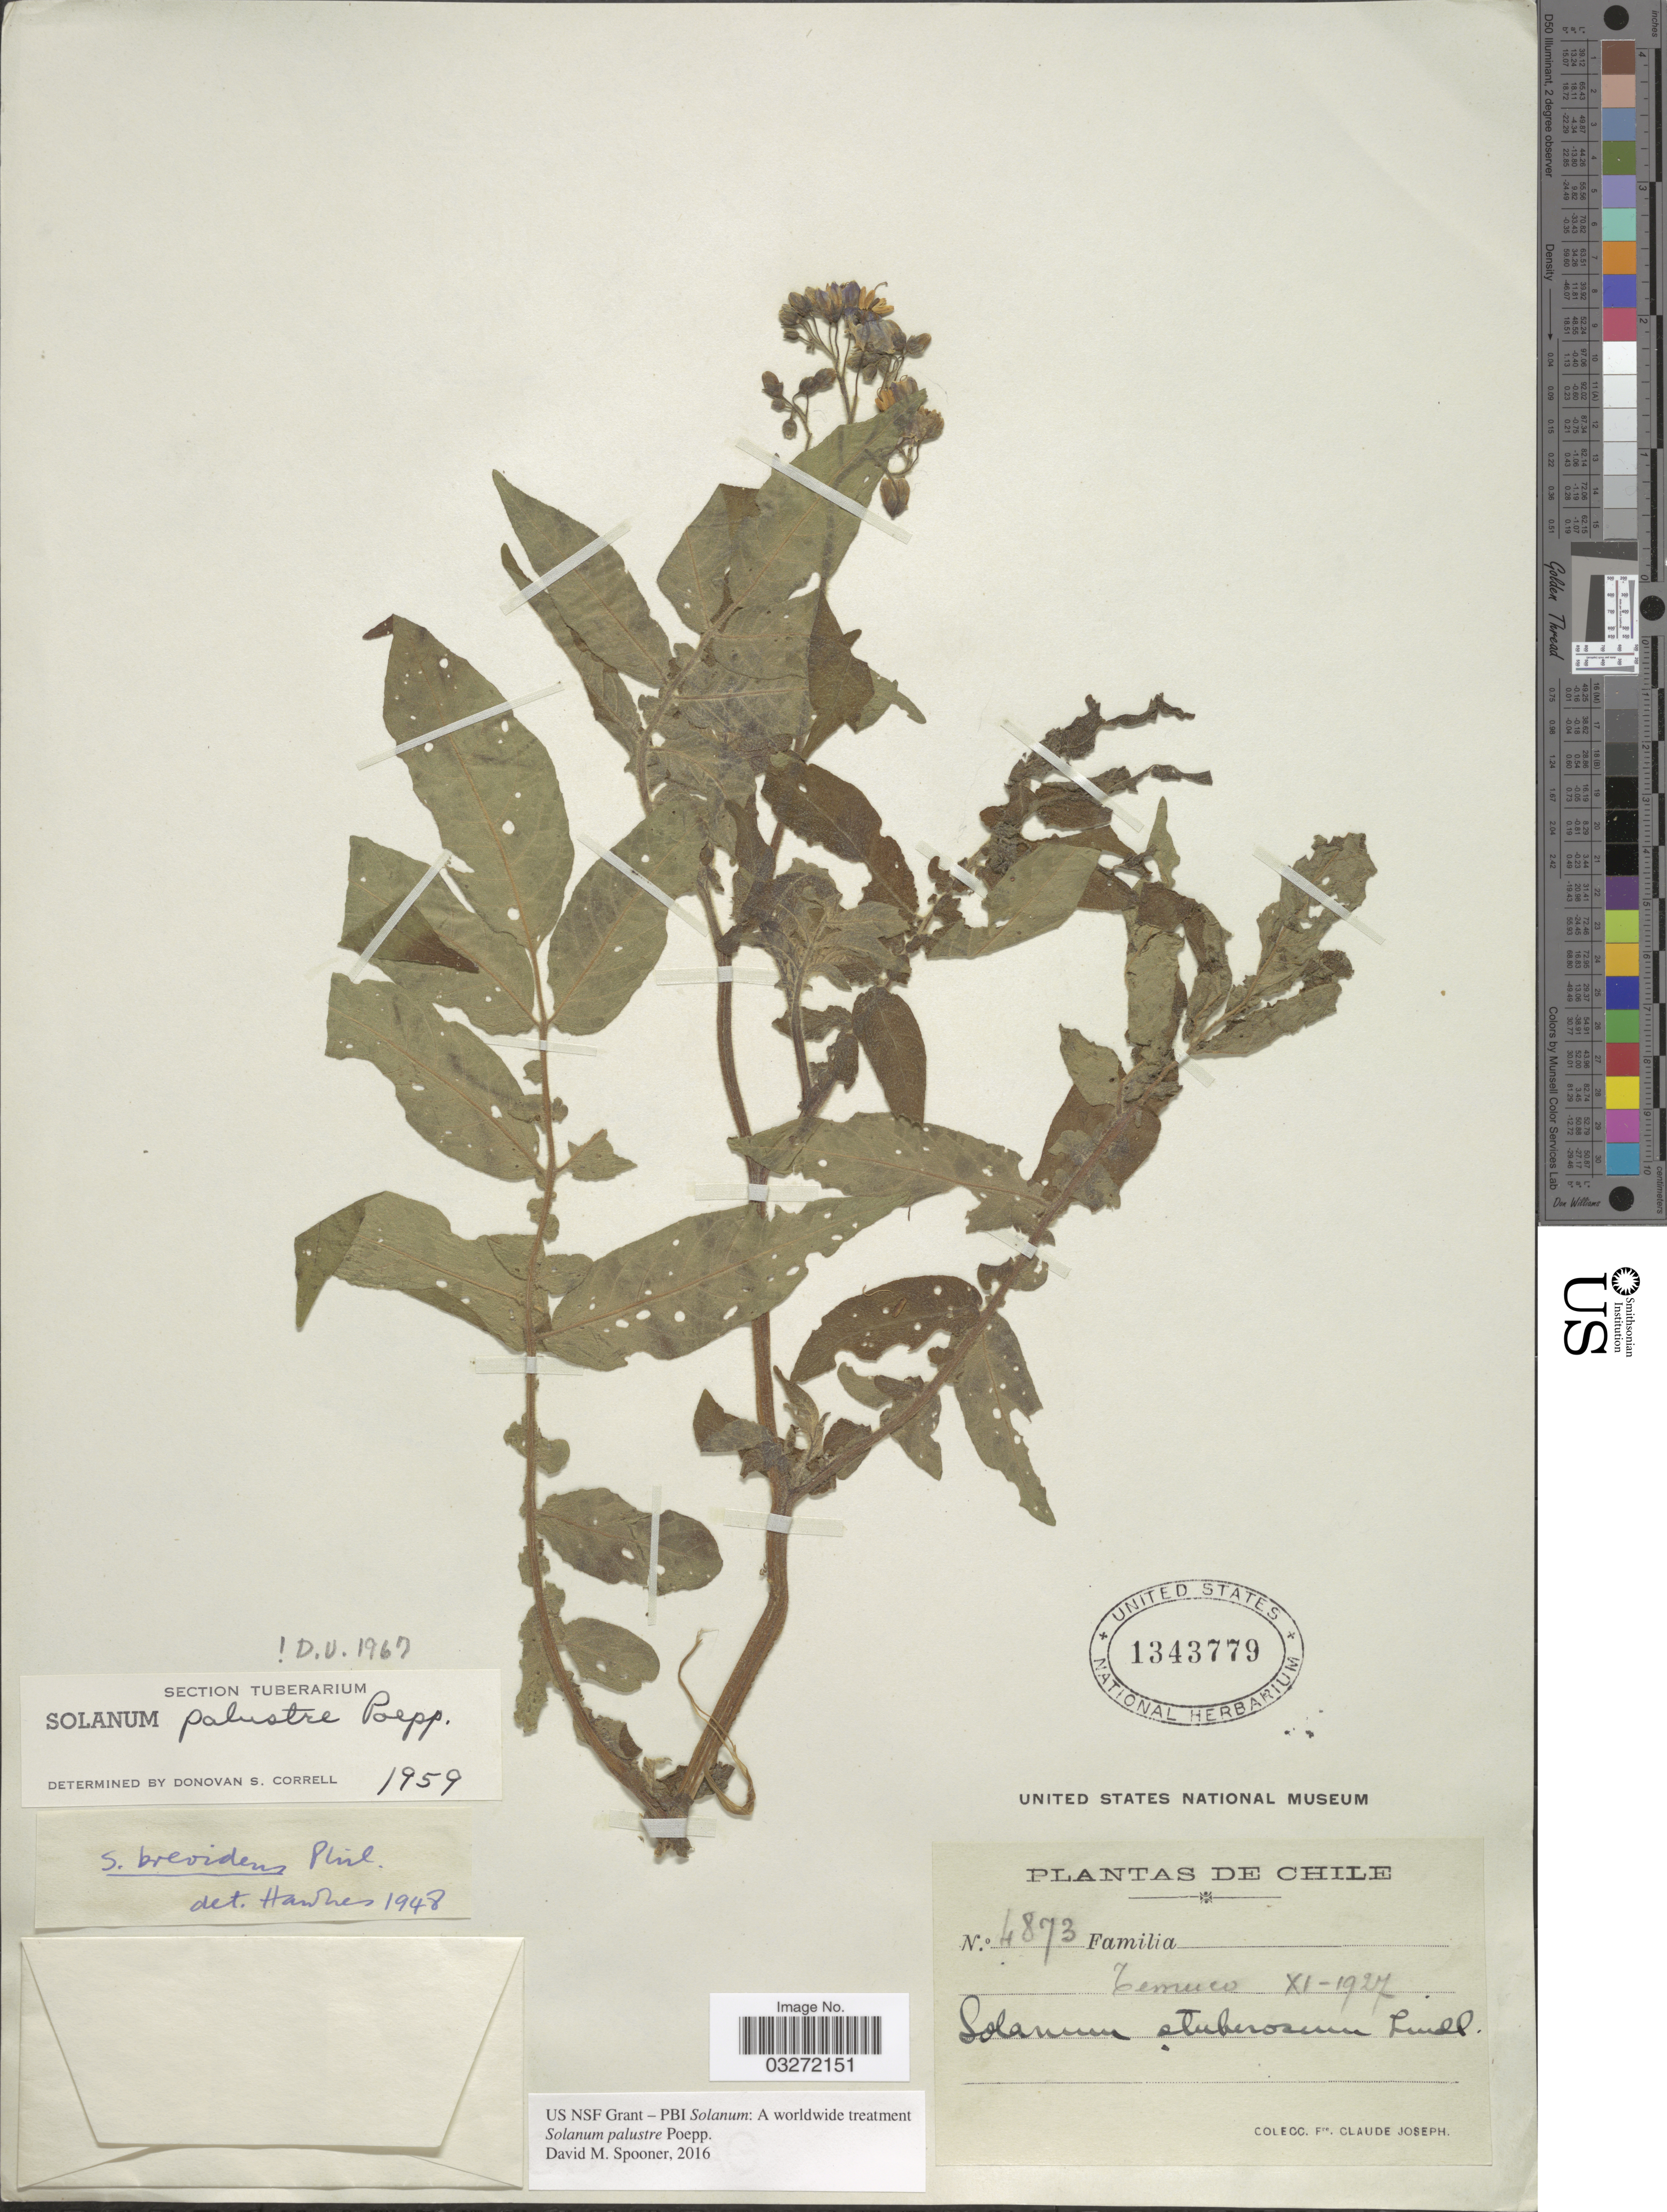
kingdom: Plantae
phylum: Tracheophyta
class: Magnoliopsida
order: Solanales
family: Solanaceae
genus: Solanum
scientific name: Solanum palustre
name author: Poepp. ex Schltr.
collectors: Bro. Claude-Joseph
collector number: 4873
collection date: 1927-11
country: Chile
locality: Temuco.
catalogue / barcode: US 1343779